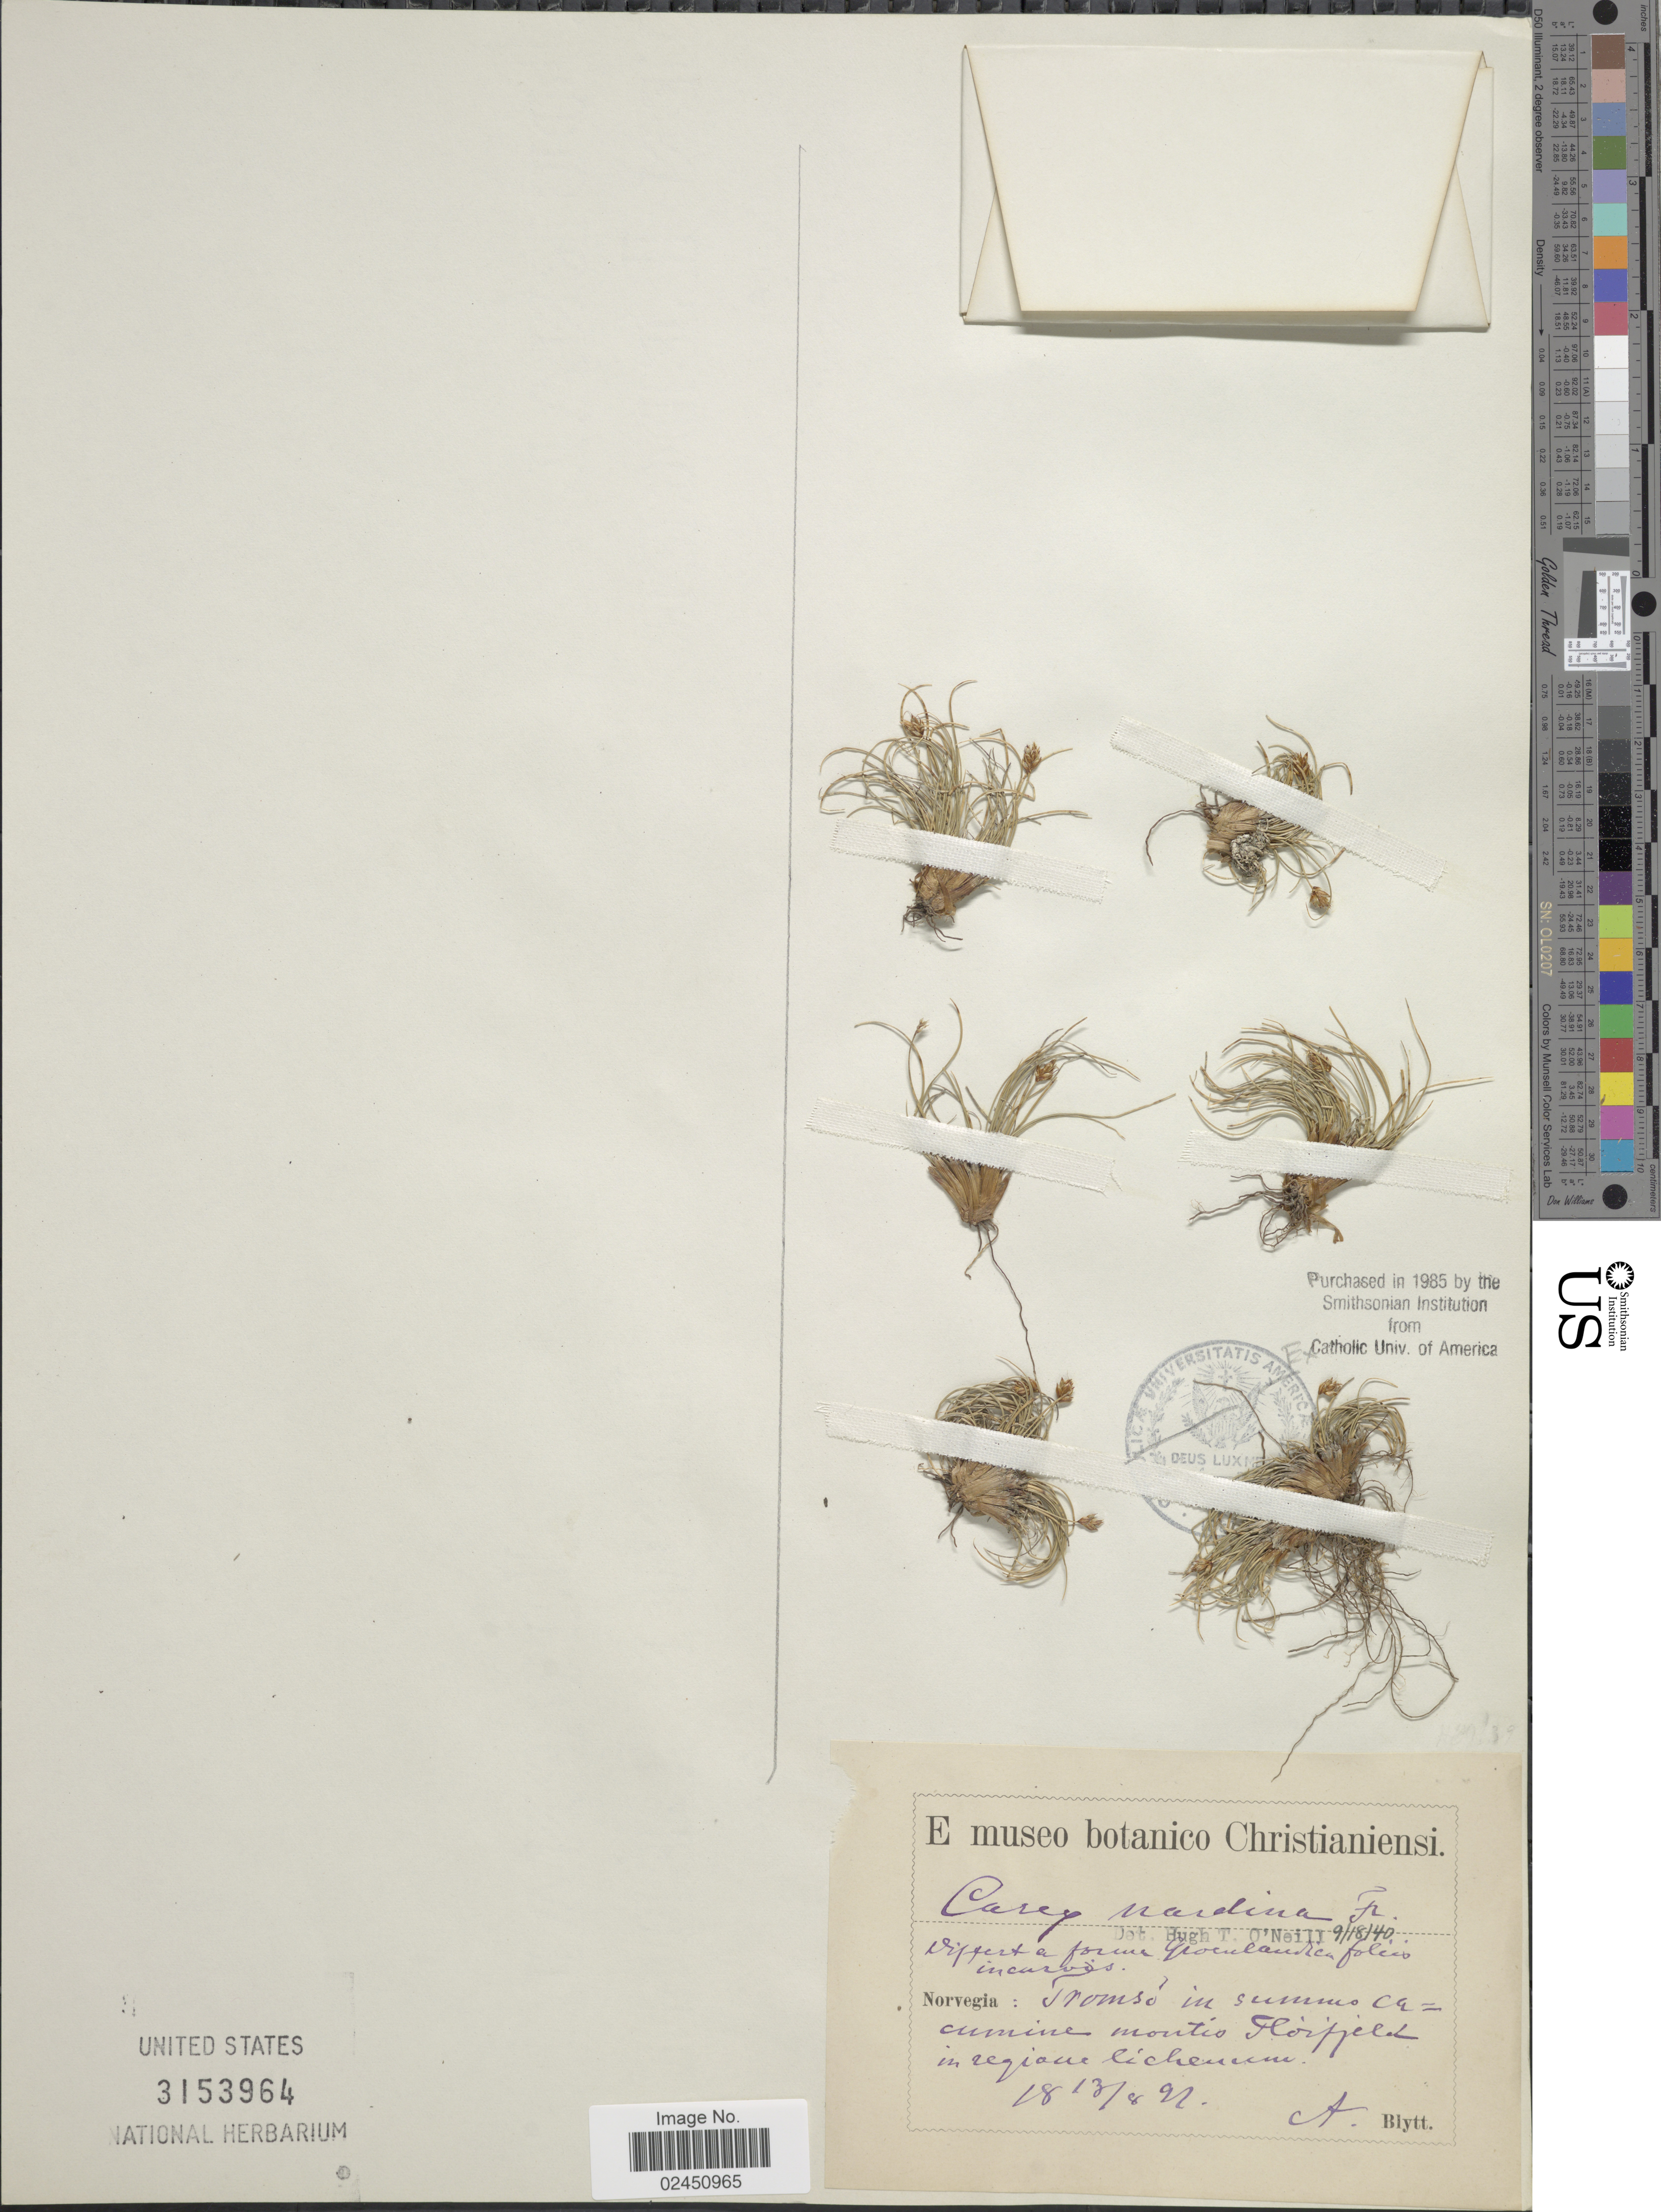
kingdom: Plantae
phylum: Tracheophyta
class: Liliopsida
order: Poales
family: Cyperaceae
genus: Carex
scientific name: Carex nardina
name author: (Hornem.) Fr.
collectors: A. Blytt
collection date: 1891-08-13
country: Norway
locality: Norvegia: Tromso in summo cacumine montis Fløifjeld in regione lichenum.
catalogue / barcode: US 3153964